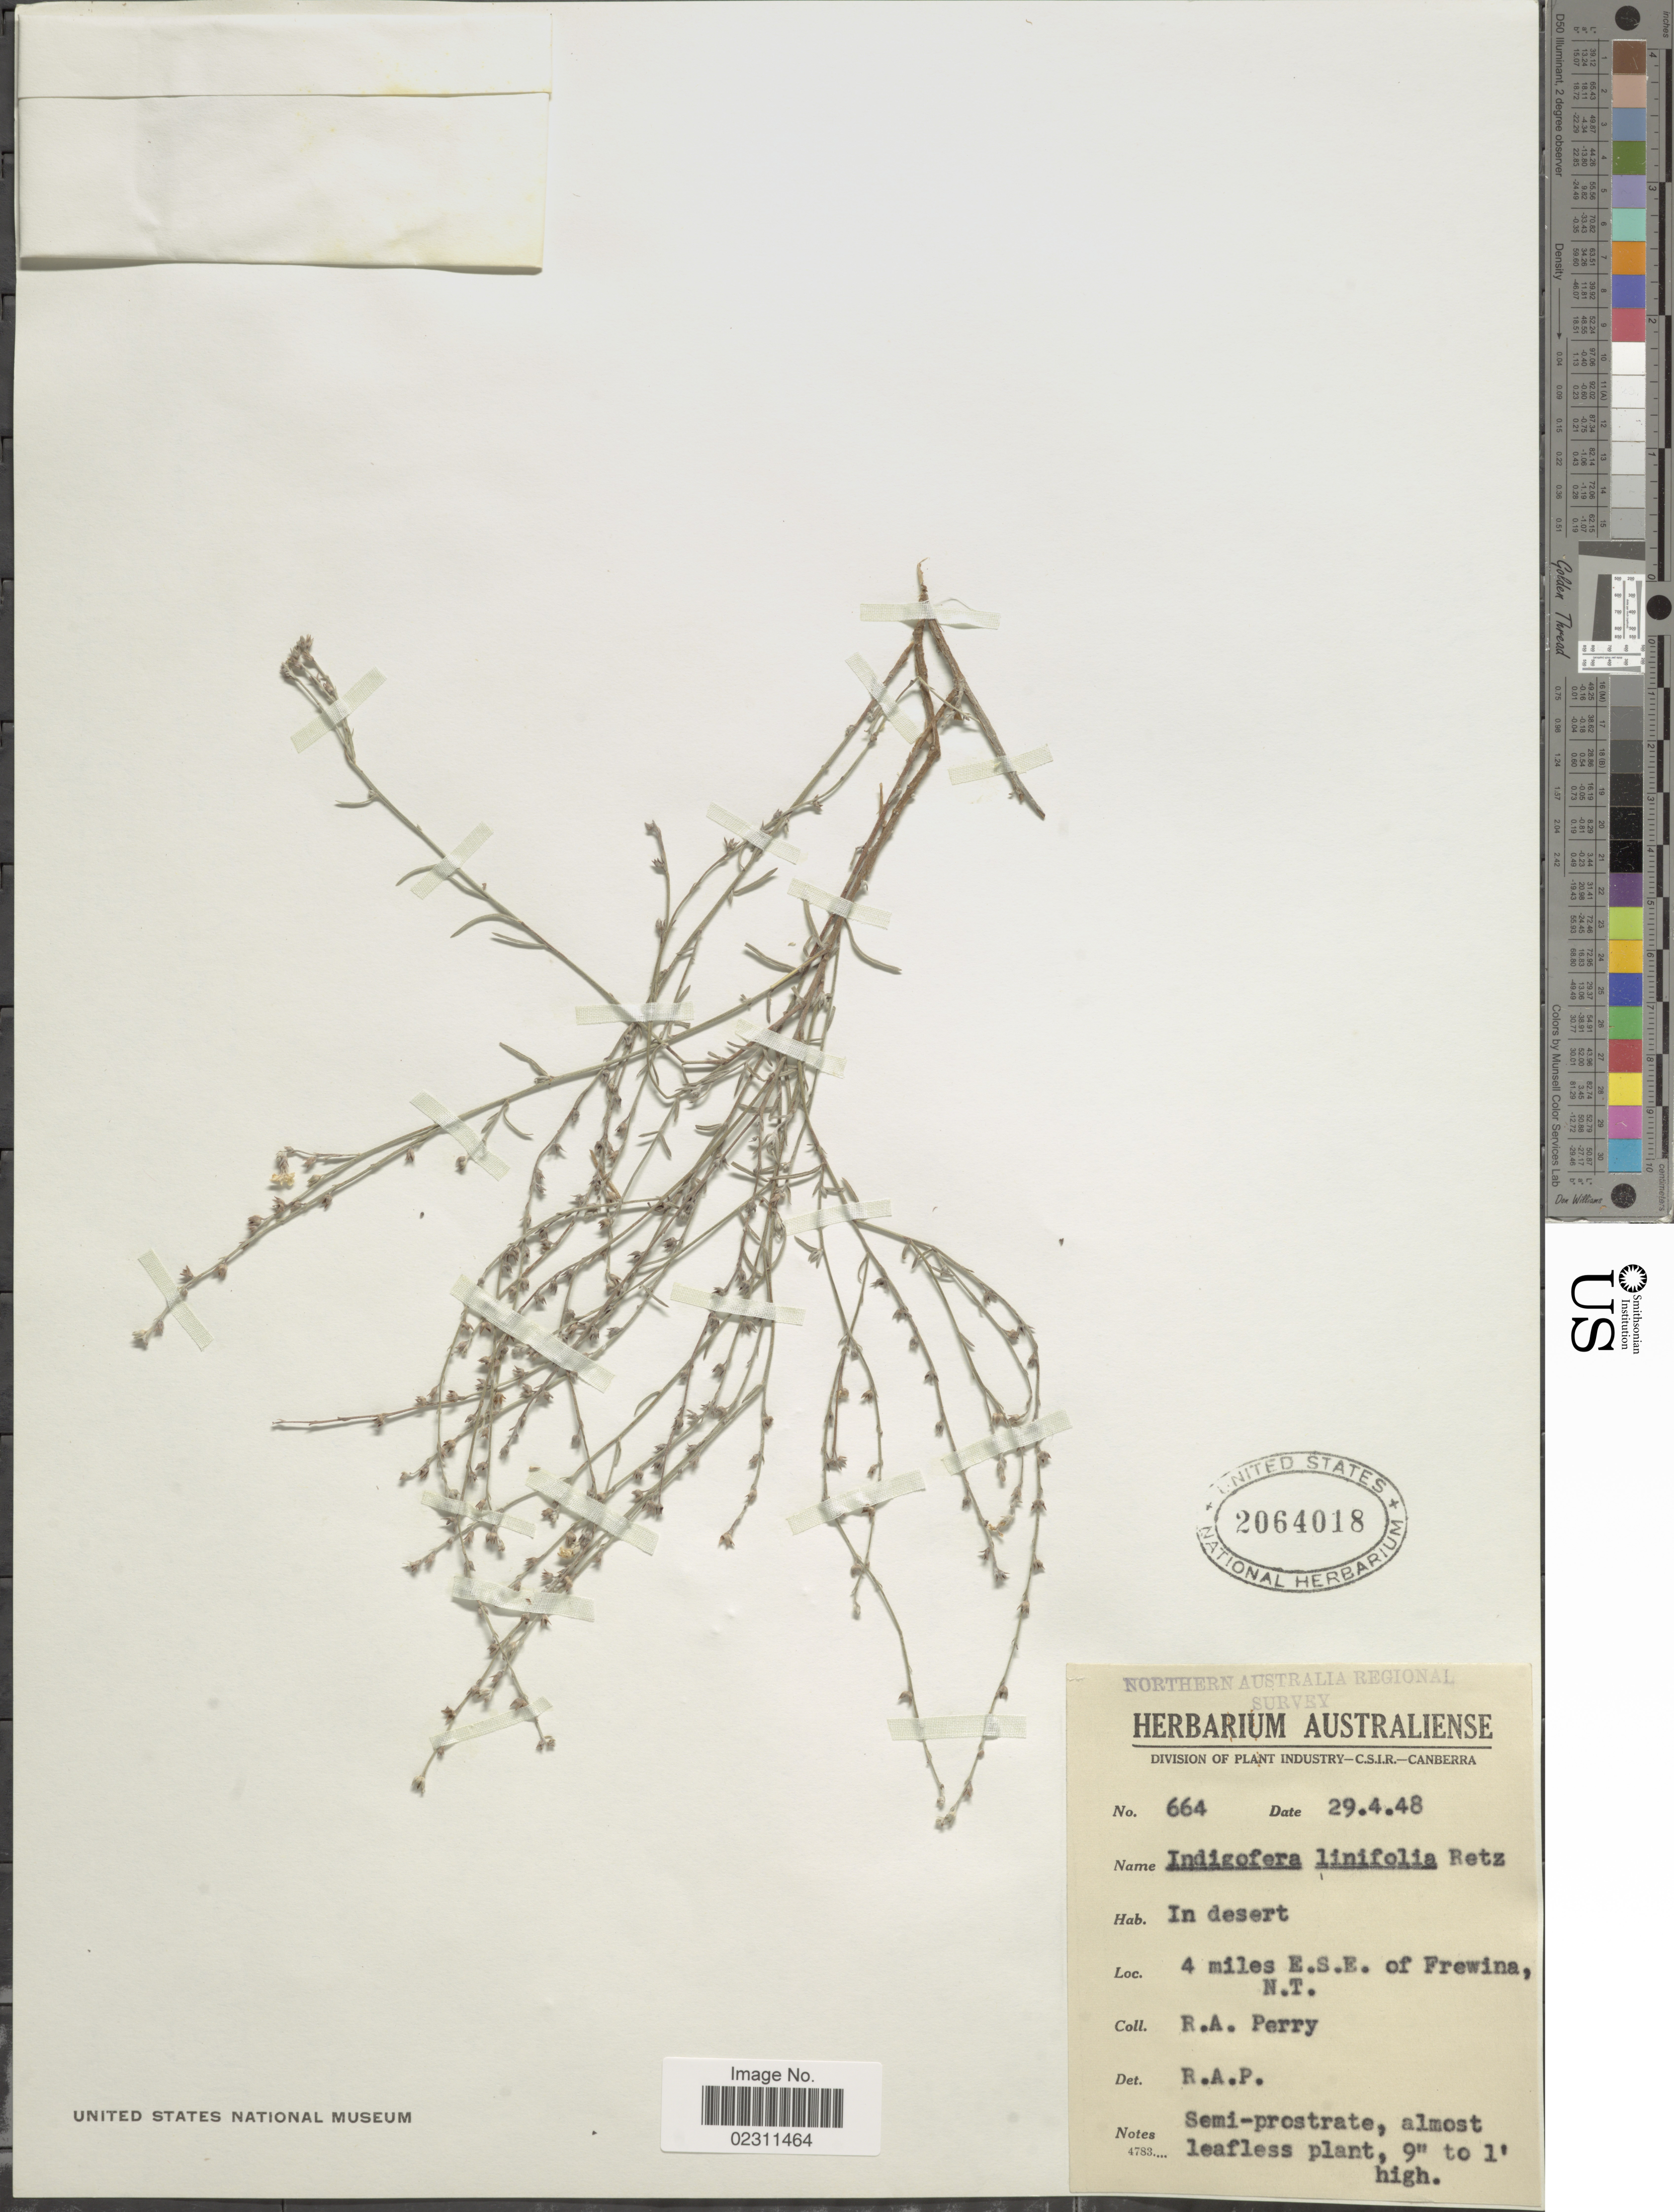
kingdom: Plantae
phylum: Tracheophyta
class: Magnoliopsida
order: Fabales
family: Fabaceae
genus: Indigofera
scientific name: Indigofera linifolia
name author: Retz.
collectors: Perry, R. A.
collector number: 664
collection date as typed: Transcribed d/m/y: 29/4/48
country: Australia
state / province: Northern Territory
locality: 4 miles E.S.E. of Frewina, N.T.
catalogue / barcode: US 2064018